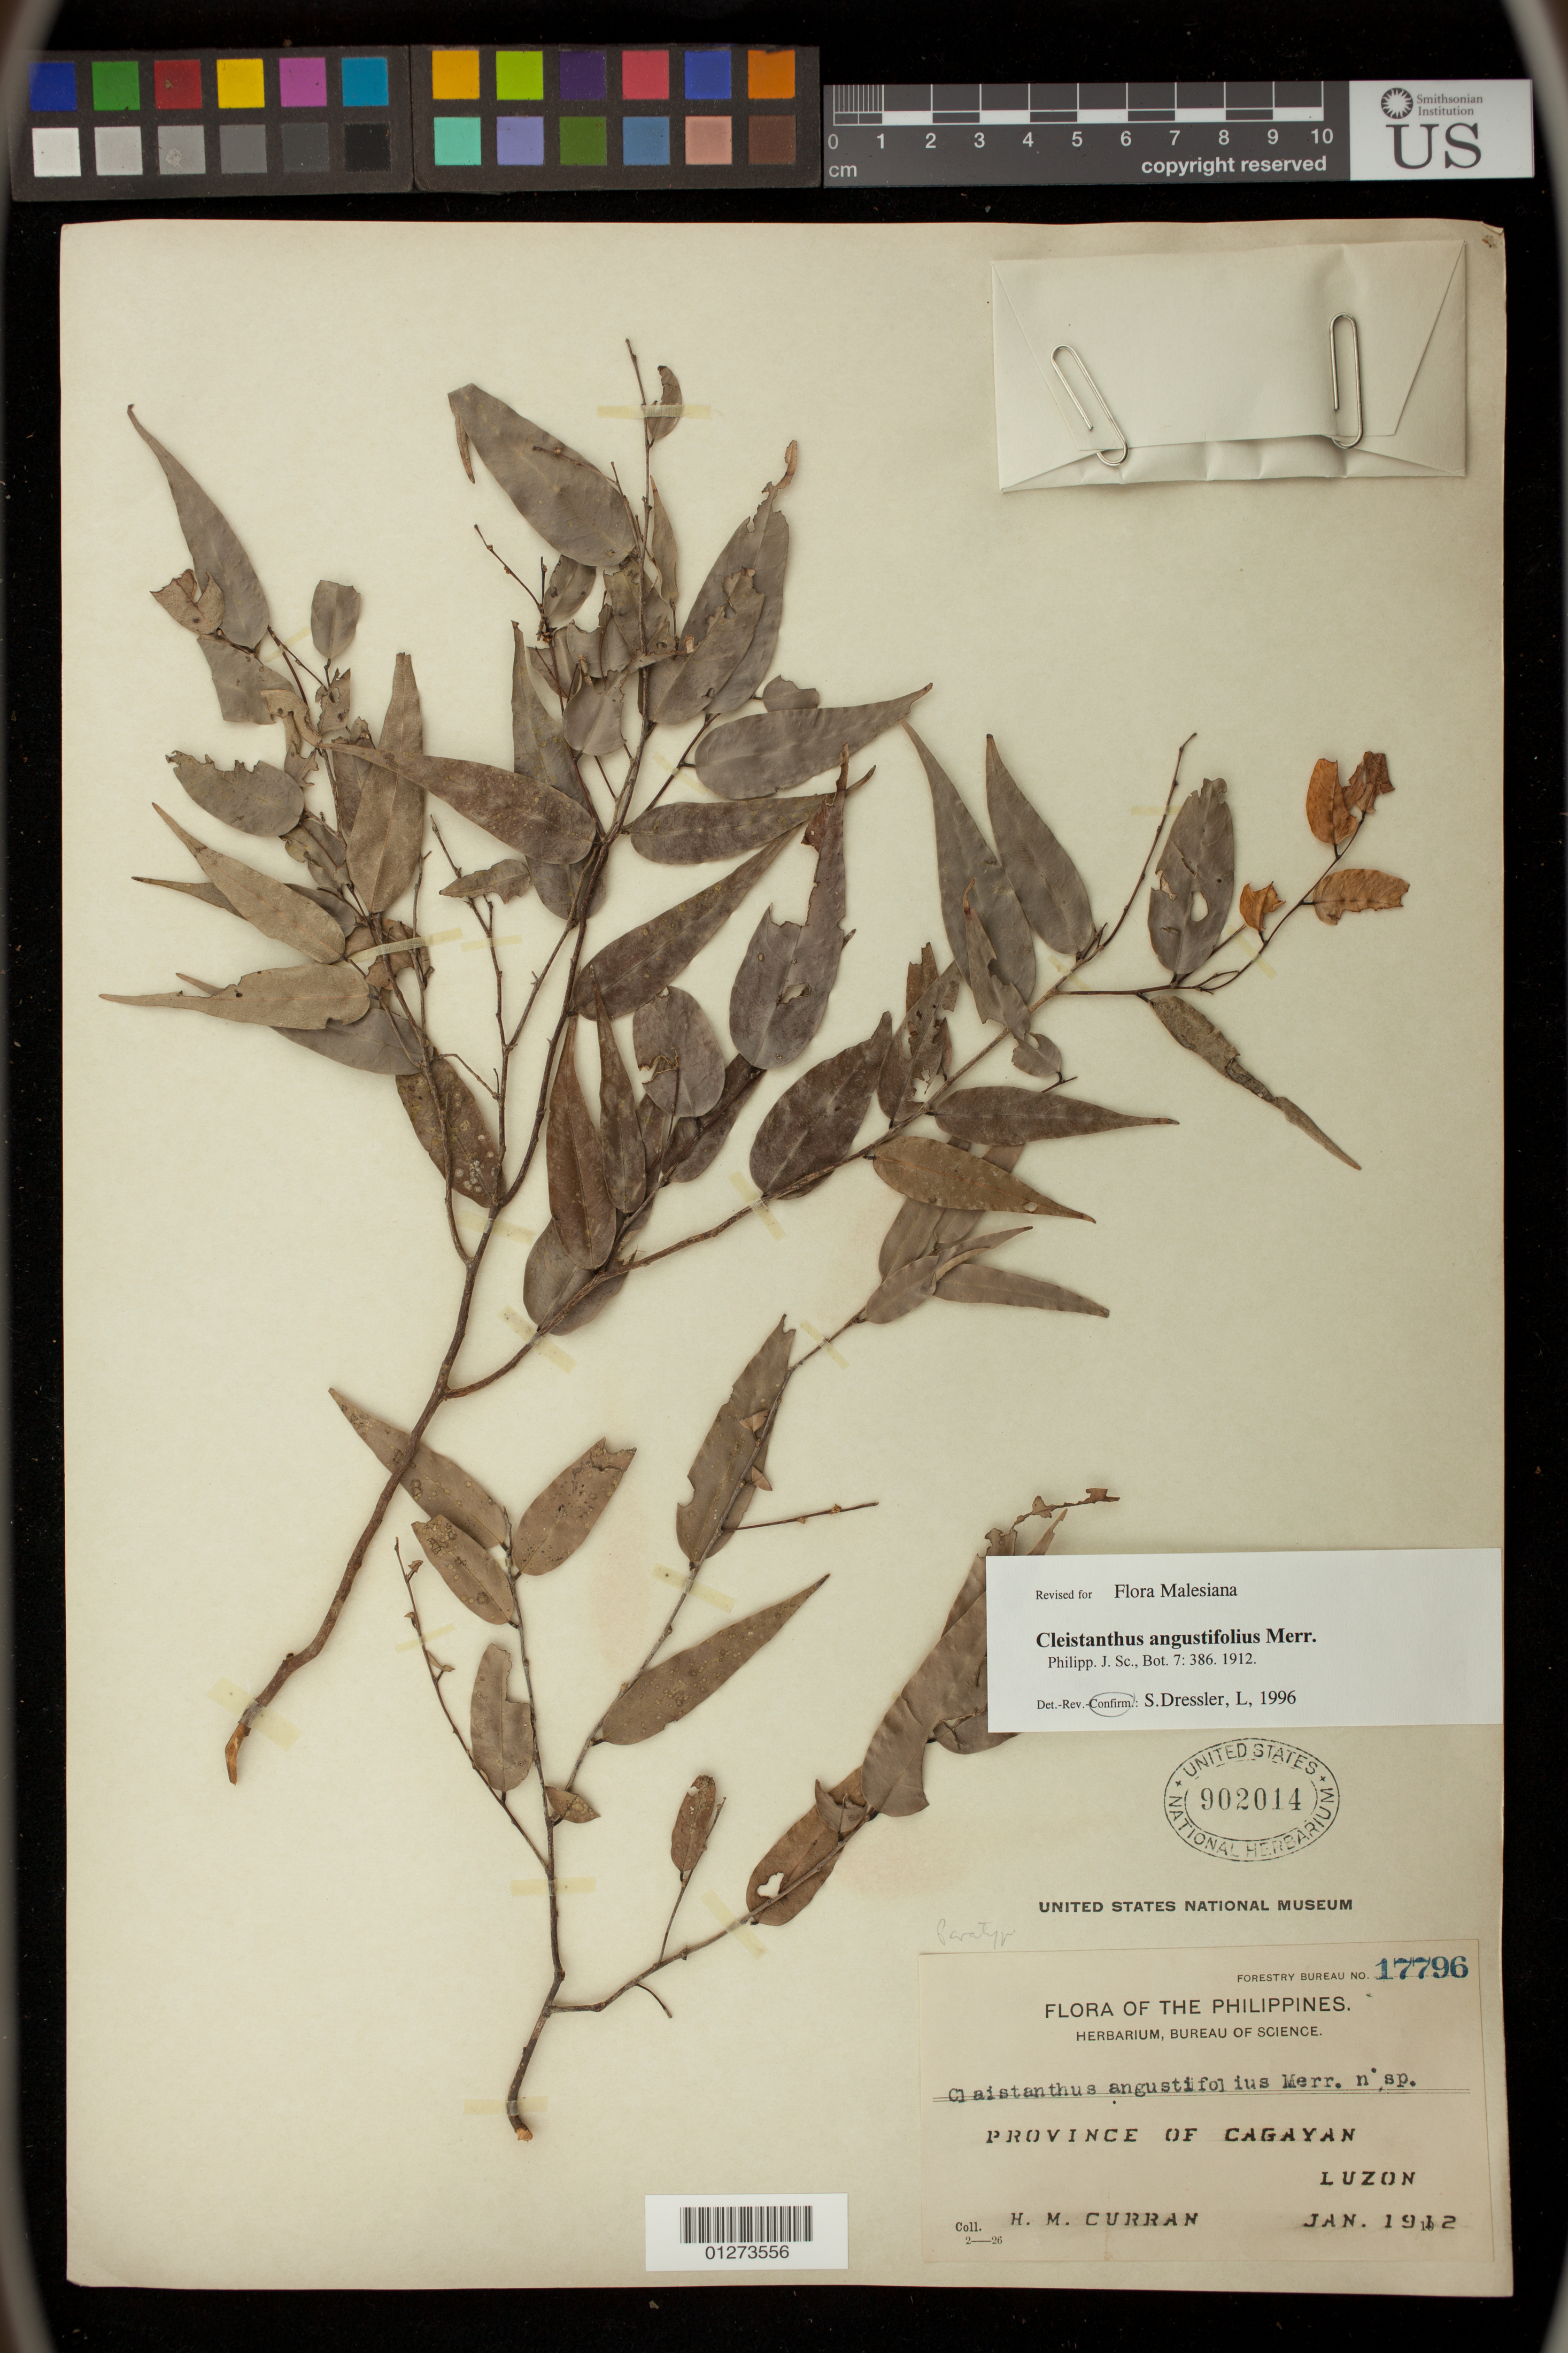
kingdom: Plantae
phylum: Tracheophyta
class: Magnoliopsida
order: Malpighiales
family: Phyllanthaceae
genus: Cleistanthus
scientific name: Cleistanthus angustifolius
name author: Merr.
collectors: H. M. Curran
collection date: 1912-01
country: Philippines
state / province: Cagayan Valley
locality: Province of Cagayan,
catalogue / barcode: US 902014